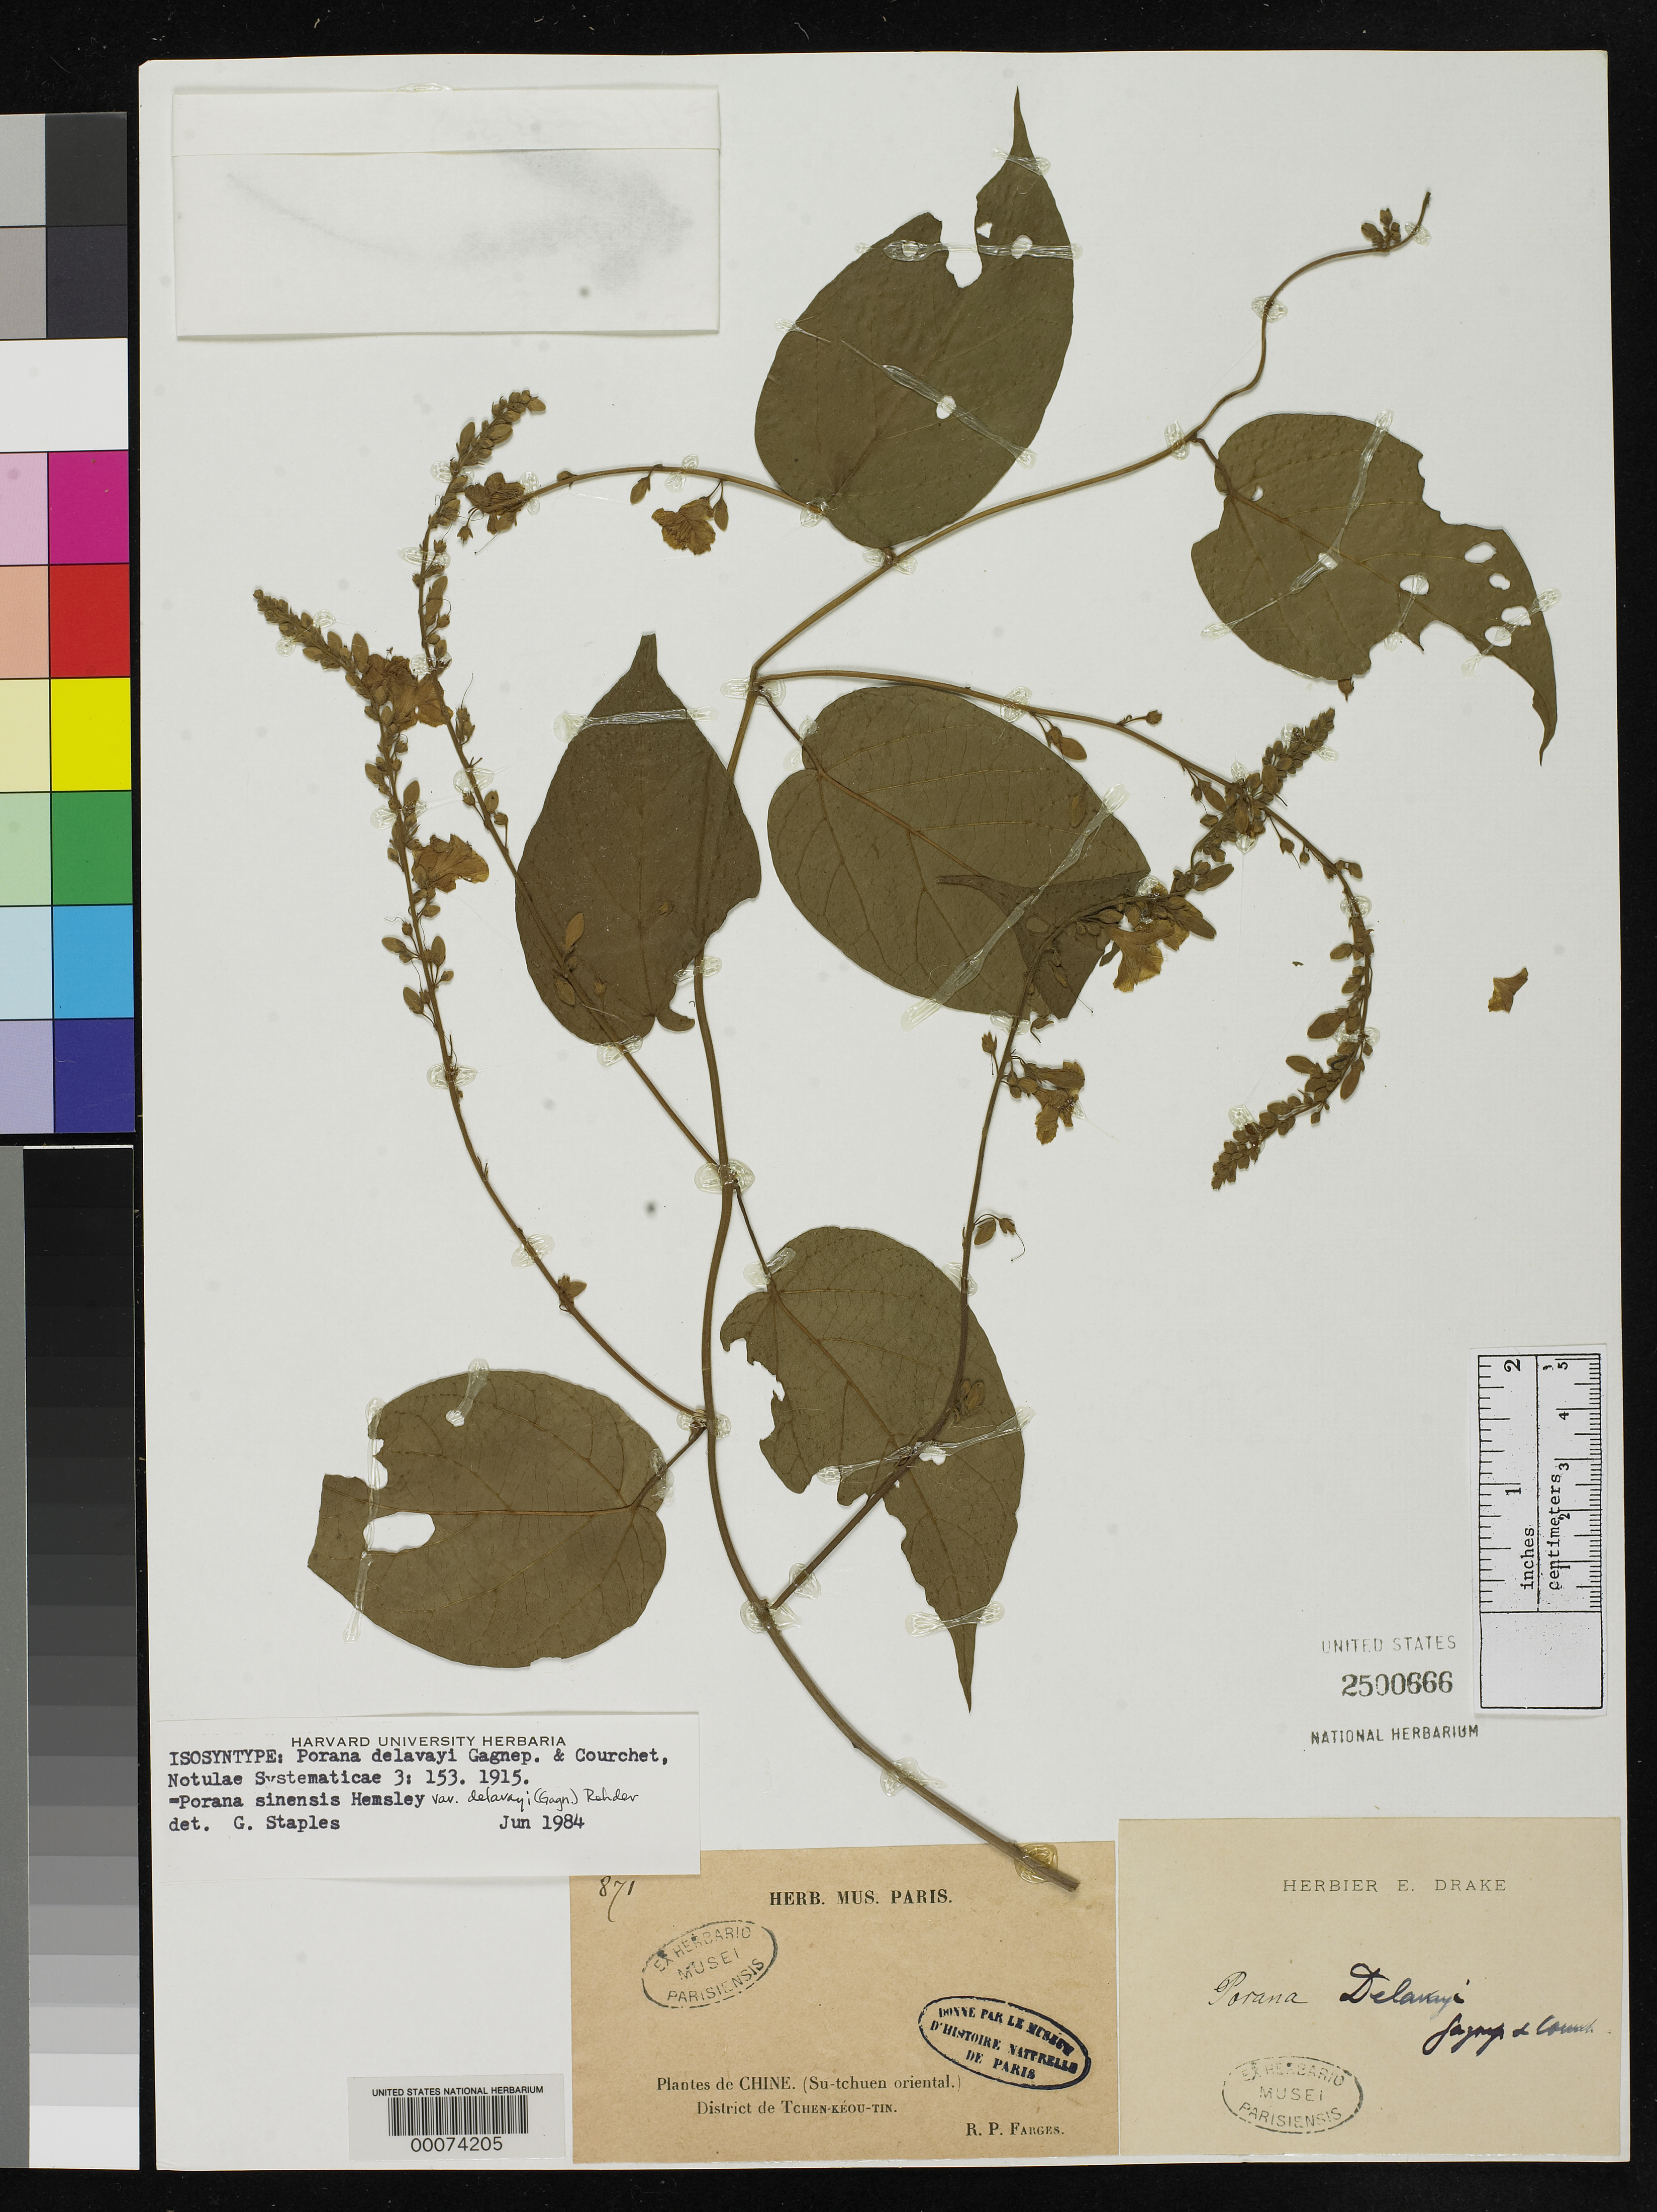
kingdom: Plantae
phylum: Tracheophyta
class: Magnoliopsida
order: Solanales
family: Convolvulaceae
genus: Porana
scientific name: Porana delavayi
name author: Gagnep. & Courchet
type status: Isosyntype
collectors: P. G. Farges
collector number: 871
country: China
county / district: Tchien-Keou-tin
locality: Su-tchuen Oriental.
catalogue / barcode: US 2500666